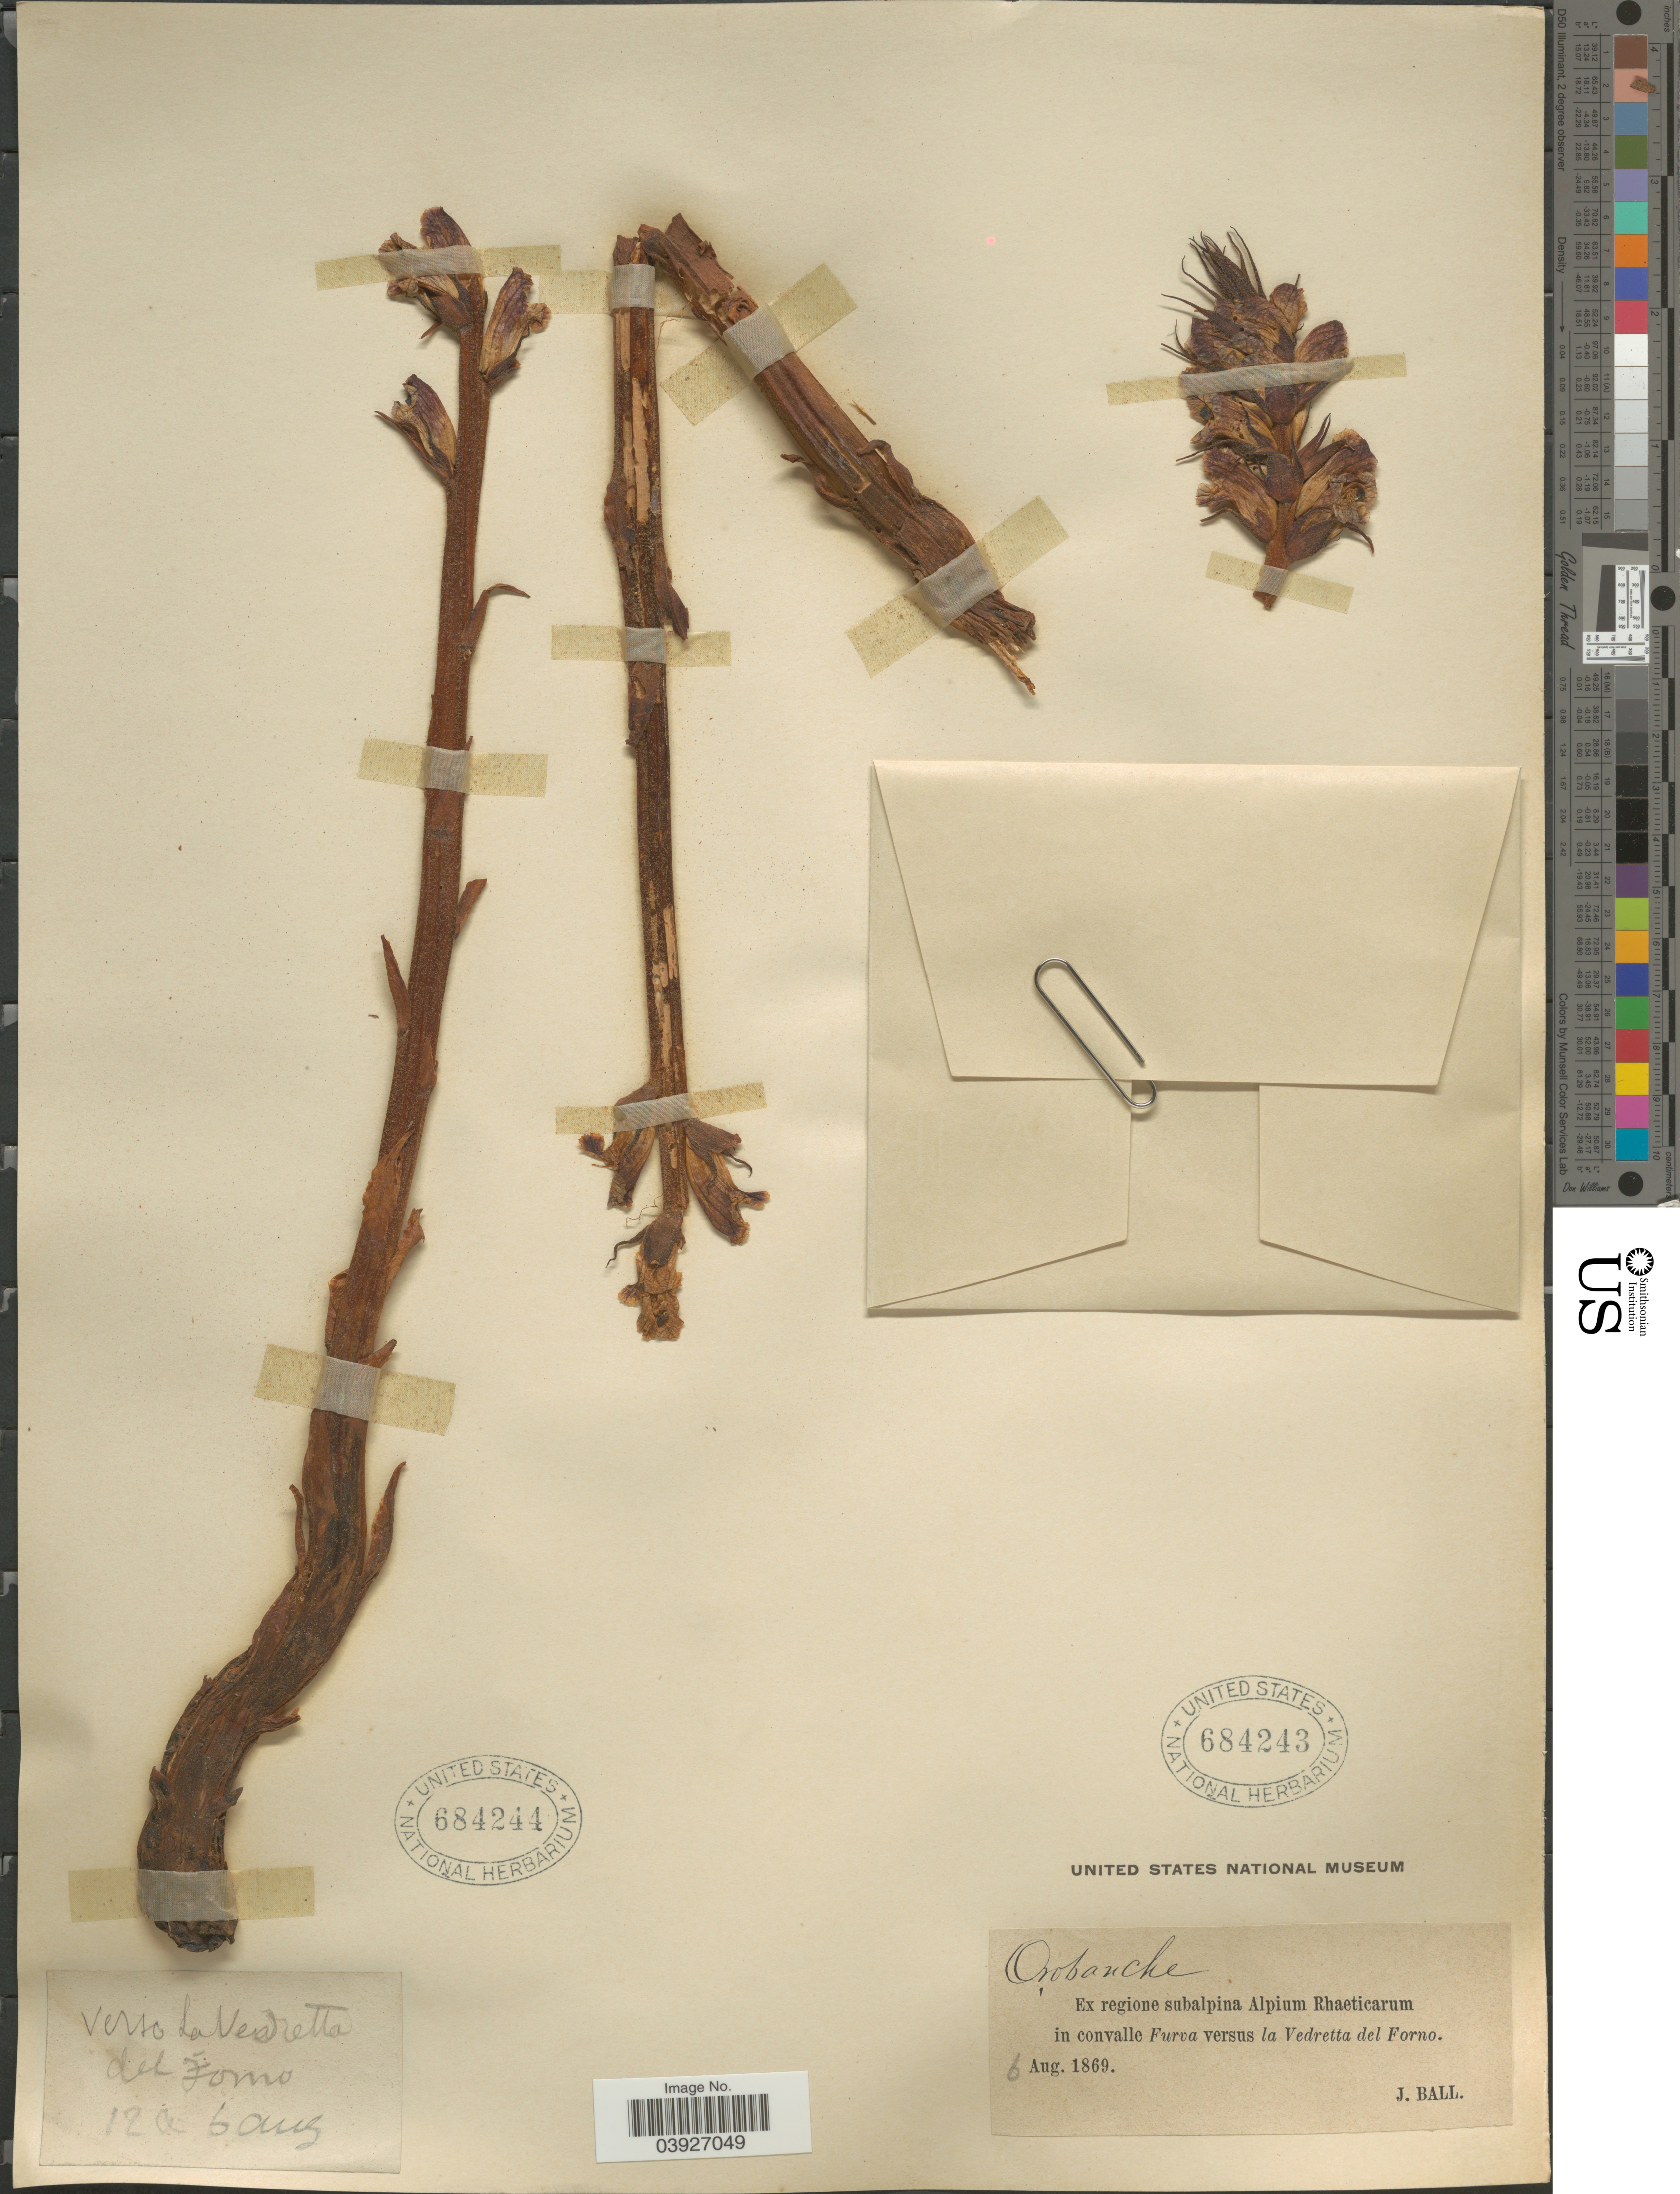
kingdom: Plantae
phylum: Tracheophyta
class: Magnoliopsida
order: Lamiales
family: Orobanchaceae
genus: Orobanche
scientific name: Orobanche sp.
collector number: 12a*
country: Italy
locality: La Vedretta del Forno.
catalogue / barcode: US 684244-2